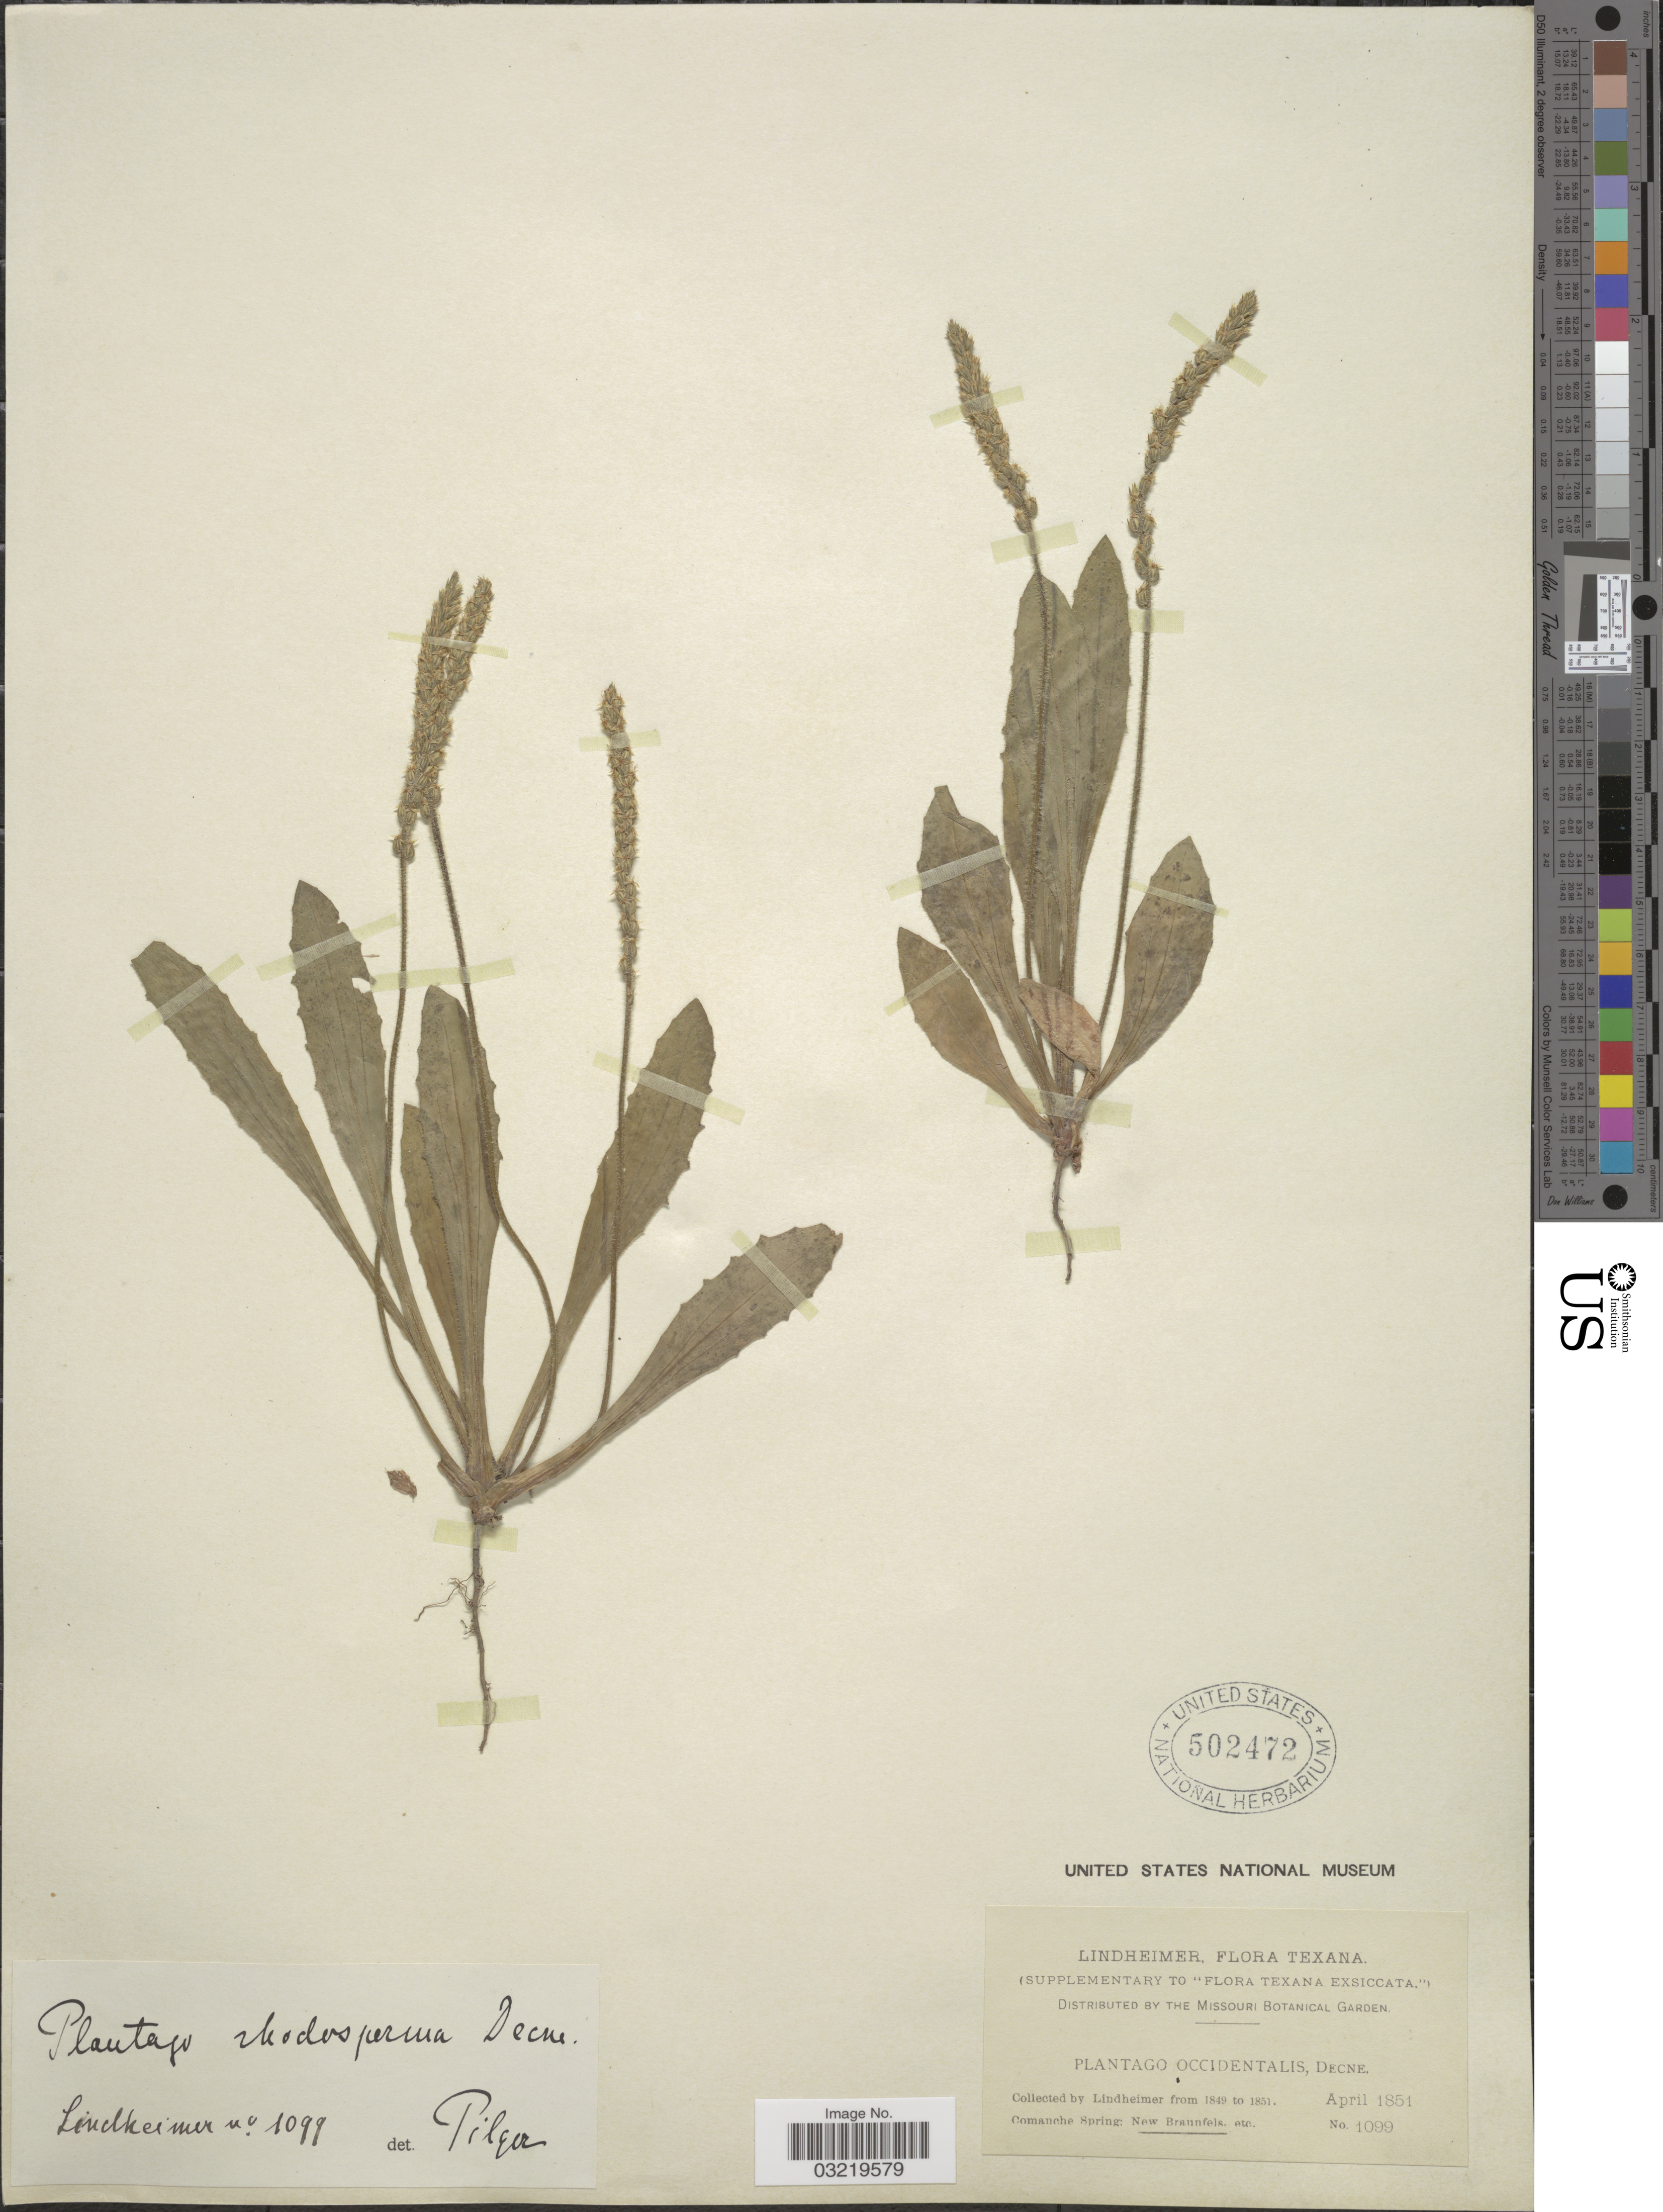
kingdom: Plantae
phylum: Tracheophyta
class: Magnoliopsida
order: Lamiales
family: Plantaginaceae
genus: Plantago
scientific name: Plantago rhodosperma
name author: Decne.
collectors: -. Lindheimer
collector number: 1099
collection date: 1851-04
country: United States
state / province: Texas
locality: Comanche Spring: New Braunfels. etc.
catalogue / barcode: US 502472